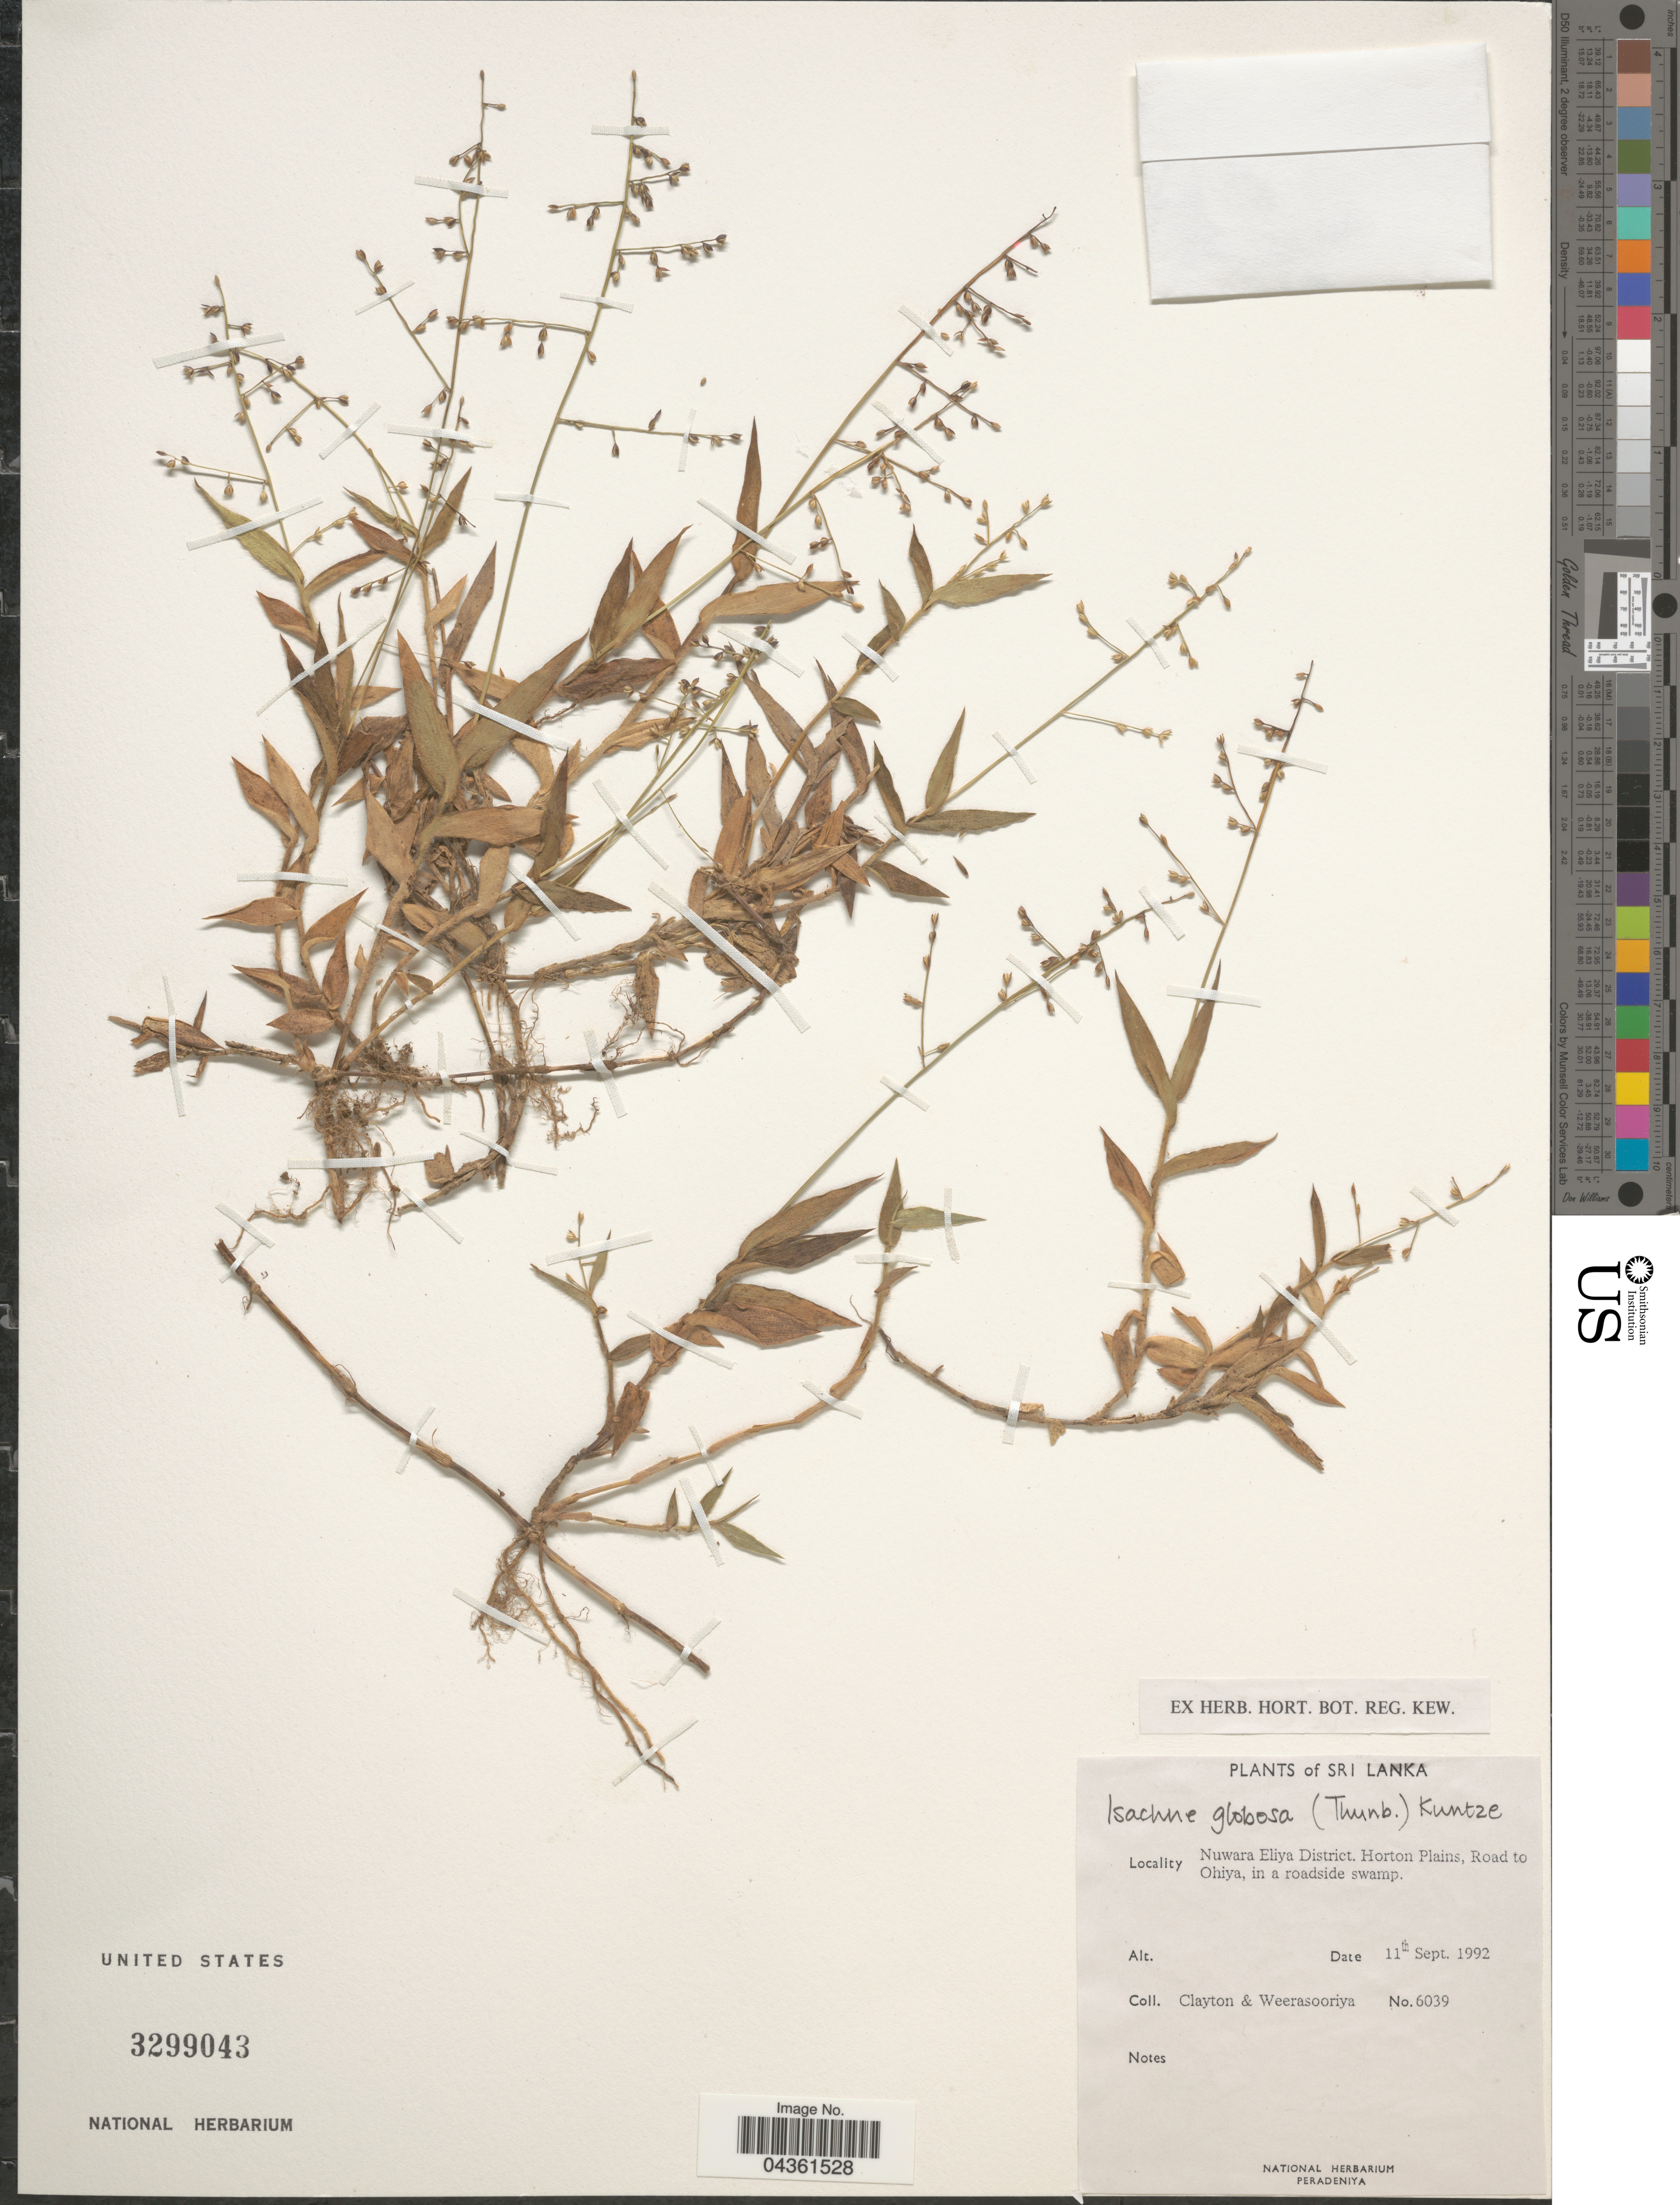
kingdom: Plantae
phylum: Tracheophyta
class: Liliopsida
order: Poales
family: Poaceae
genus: Isachne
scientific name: Isachne globosa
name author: (Thunb.) Kuntze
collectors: Clayton & Weerasooriya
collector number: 6039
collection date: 1992-09-11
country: Sri Lanka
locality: Nuwara Eliya District. Horton Plains, Road to Ohiya.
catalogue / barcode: US 3299043